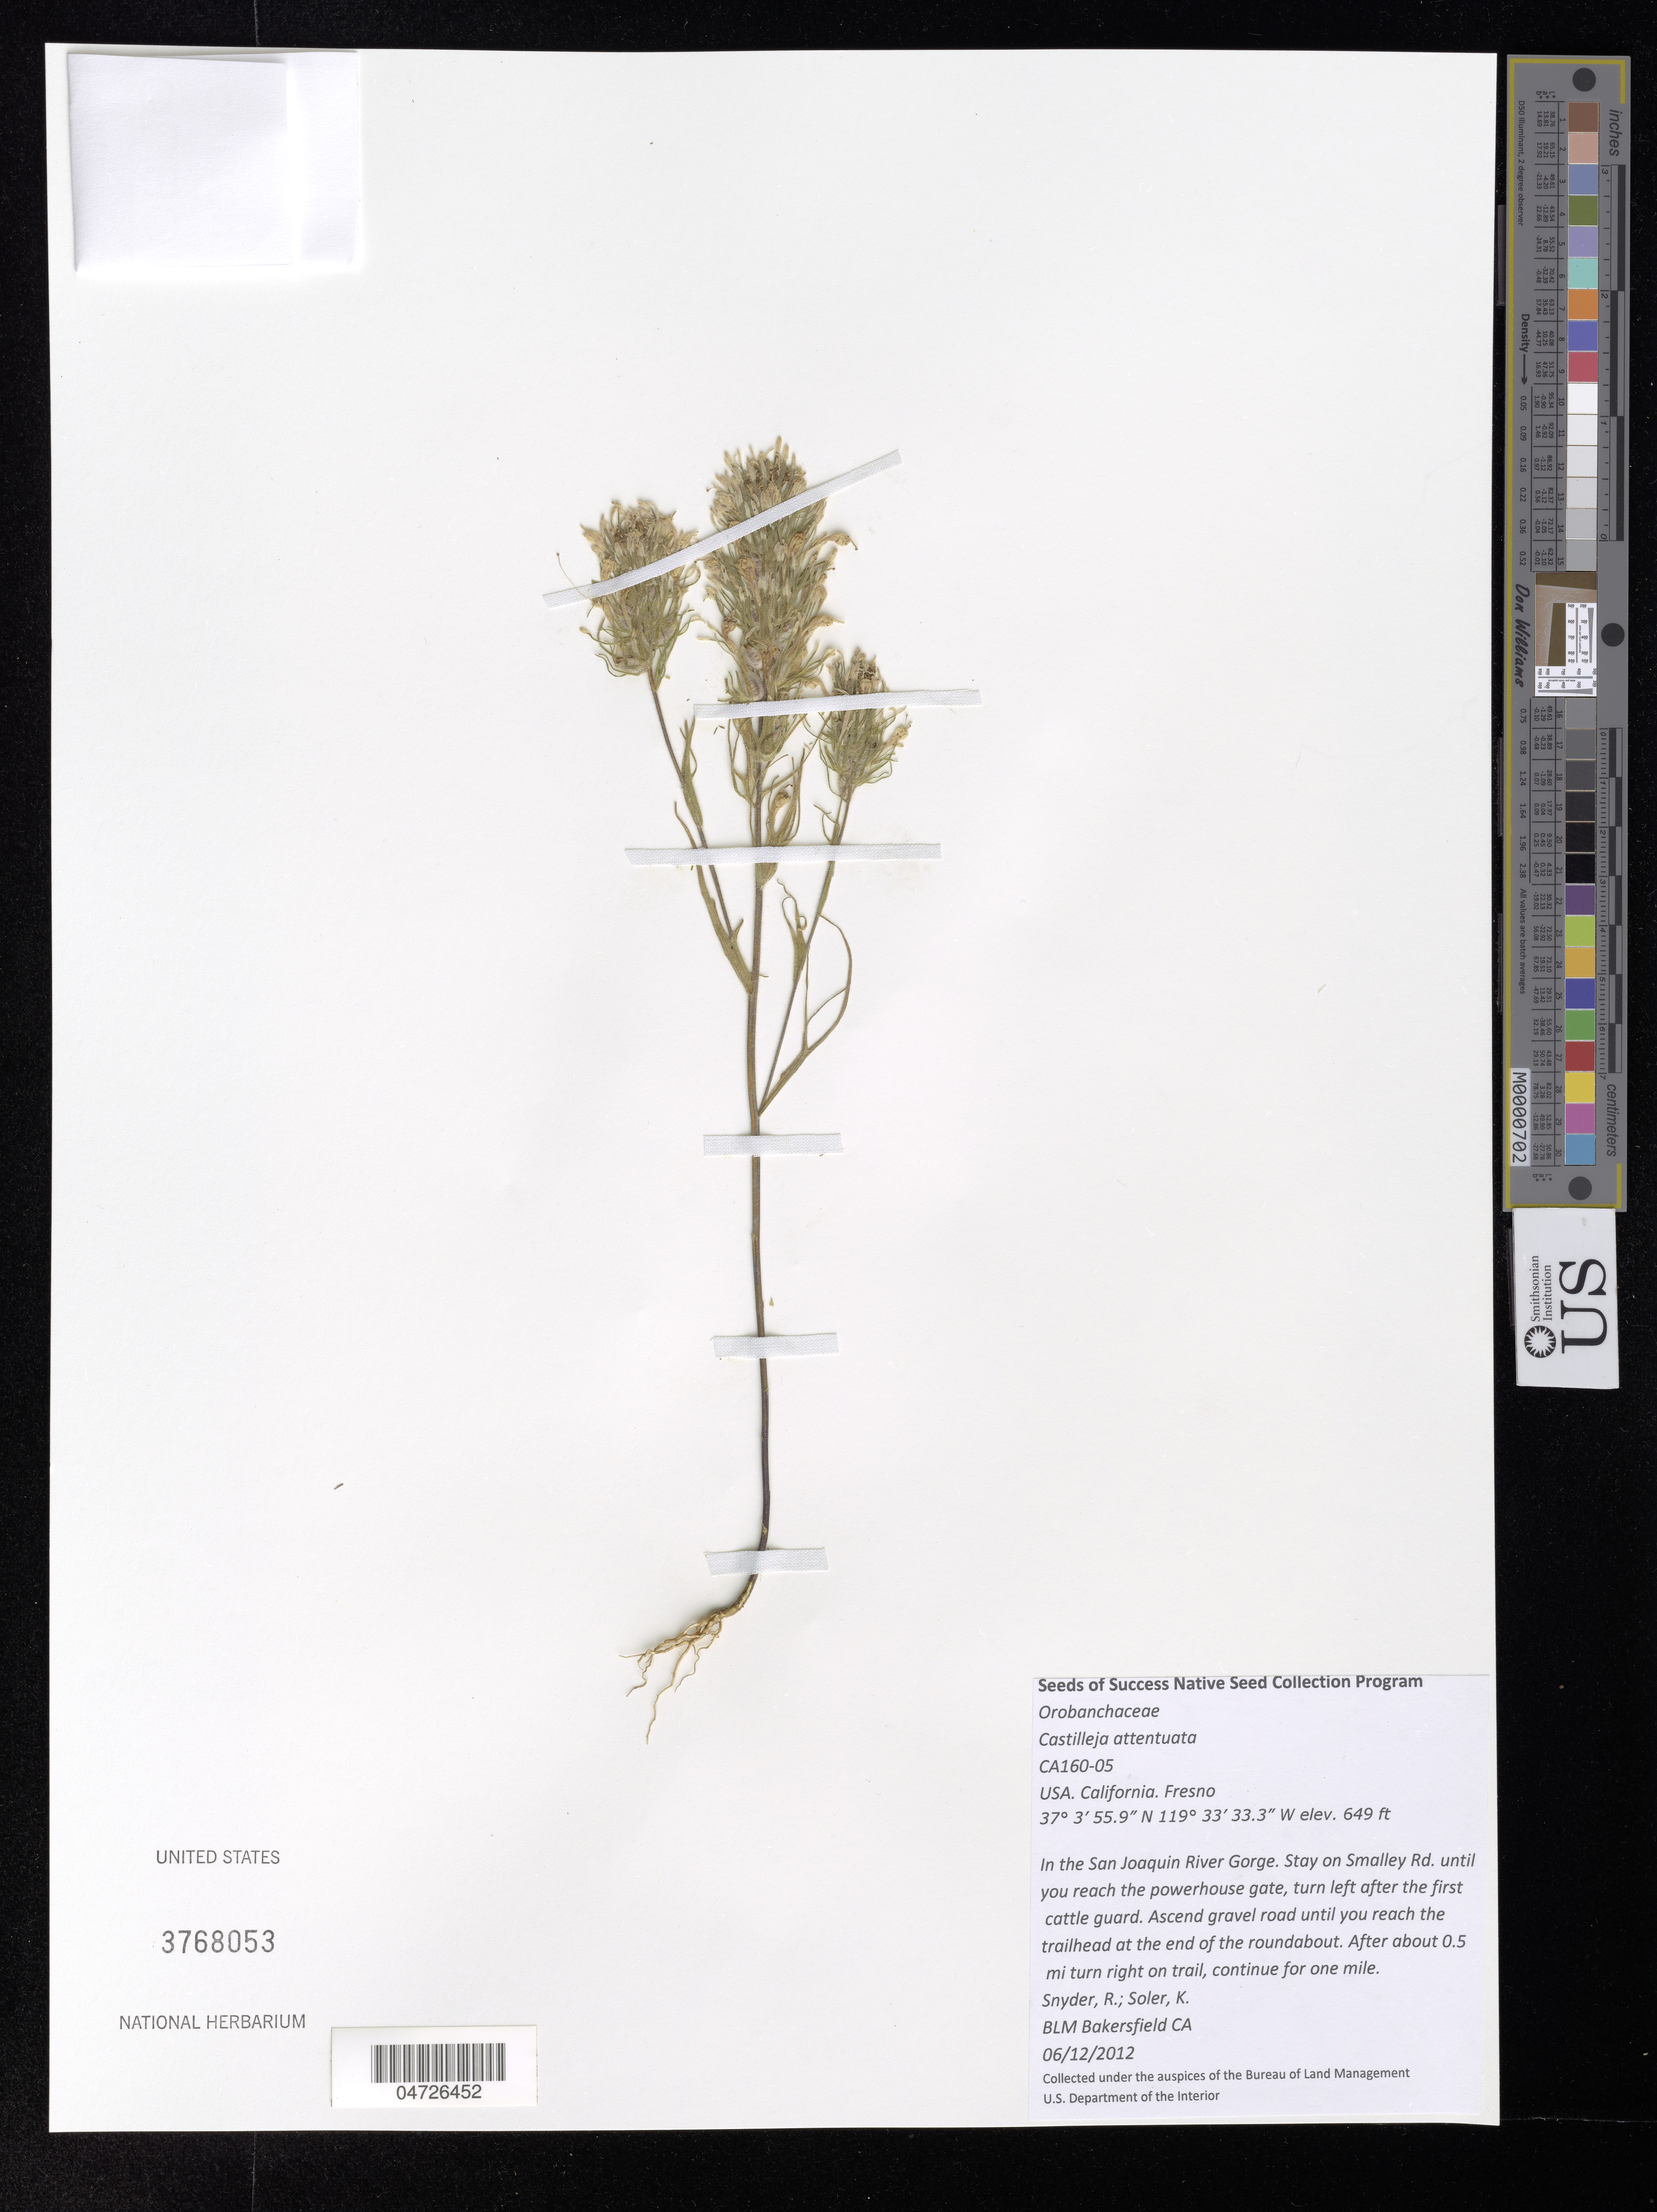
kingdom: Plantae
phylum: Tracheophyta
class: Magnoliopsida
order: Lamiales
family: Orobanchaceae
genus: Castilleja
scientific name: Castilleja attenuata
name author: (A. Gray) T.I. Chuang & Heckard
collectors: R. Snyder & K. Soler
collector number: CA160-05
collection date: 2012-12-06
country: United States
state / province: California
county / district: Fresno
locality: Fresno. In the San Joaquin River Gorge. Stay on Smalley Rd. until you reach the powerhouse gate, turn left after the first cattle guard. Ascend gravel road until you reach the trailhead at the end of the roundabout. After about 0.5 mi turn right on trail, continue for one mile.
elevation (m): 198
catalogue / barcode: US 3768053